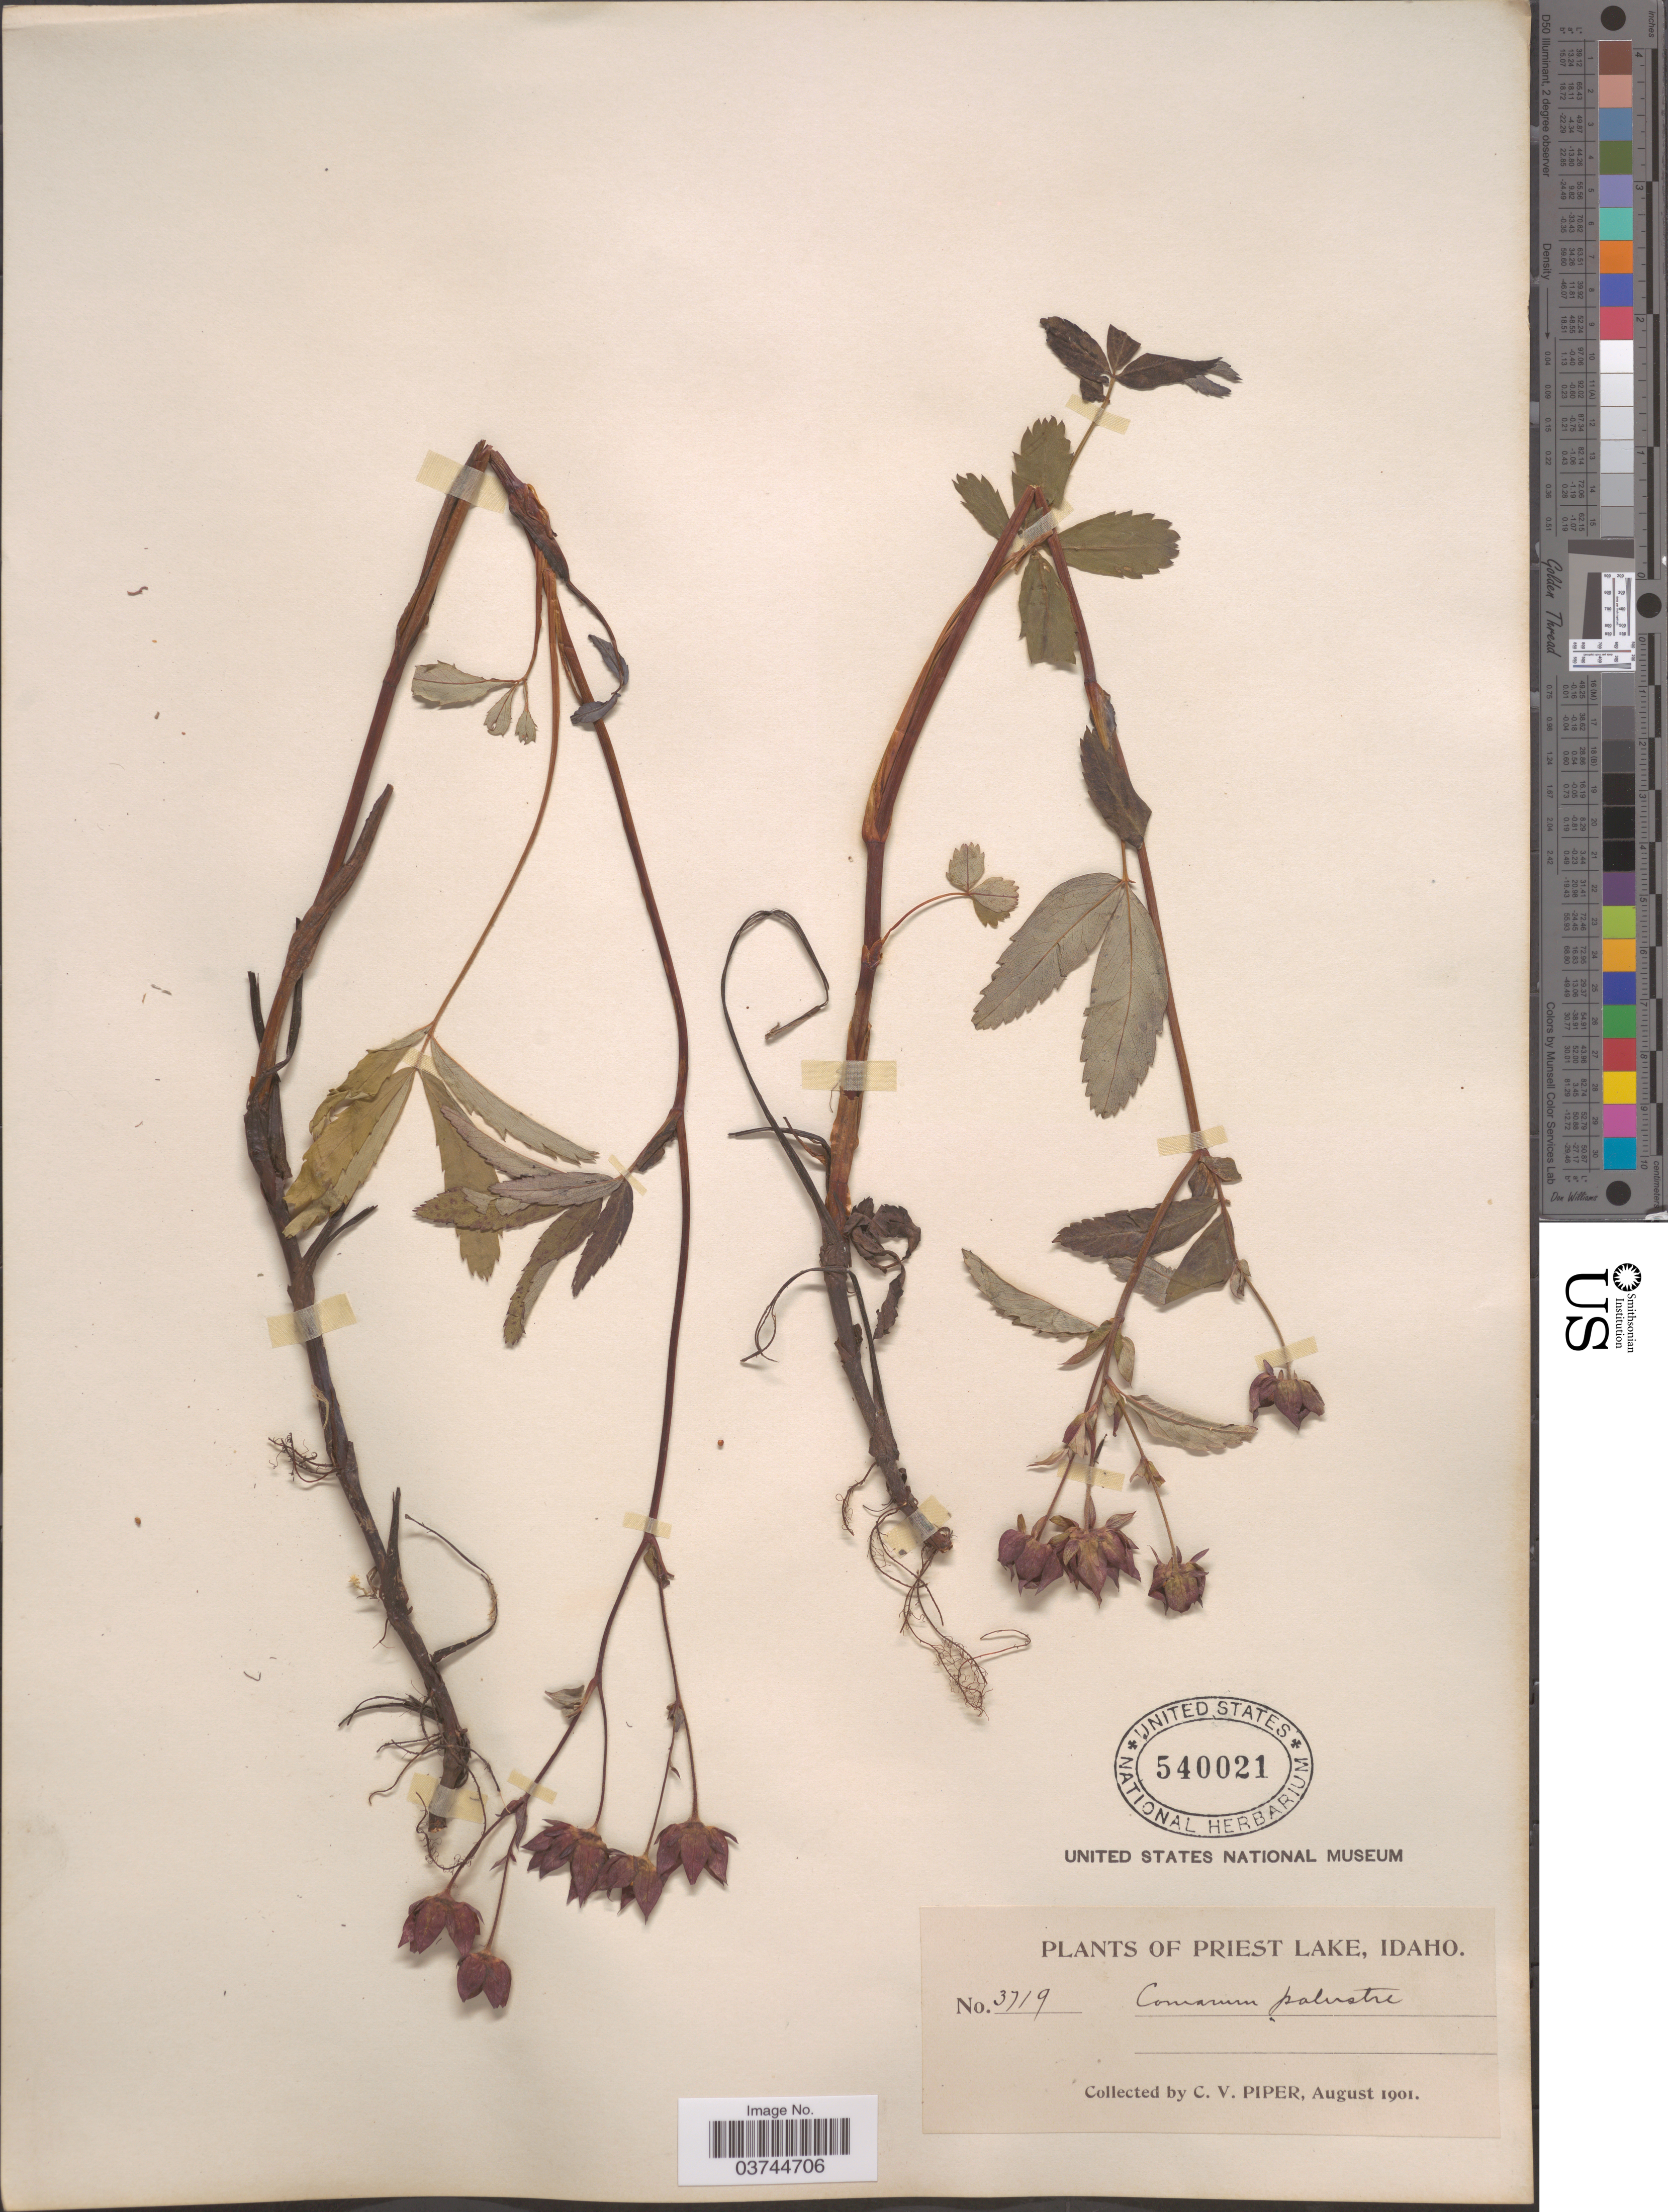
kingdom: Plantae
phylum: Tracheophyta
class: Magnoliopsida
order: Rosales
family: Rosaceae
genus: Comarum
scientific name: Comarum palustre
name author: L.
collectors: C. V. Piper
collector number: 3719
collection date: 1901-08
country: United States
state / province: Idaho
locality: Priest Lake.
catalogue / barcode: US 540021